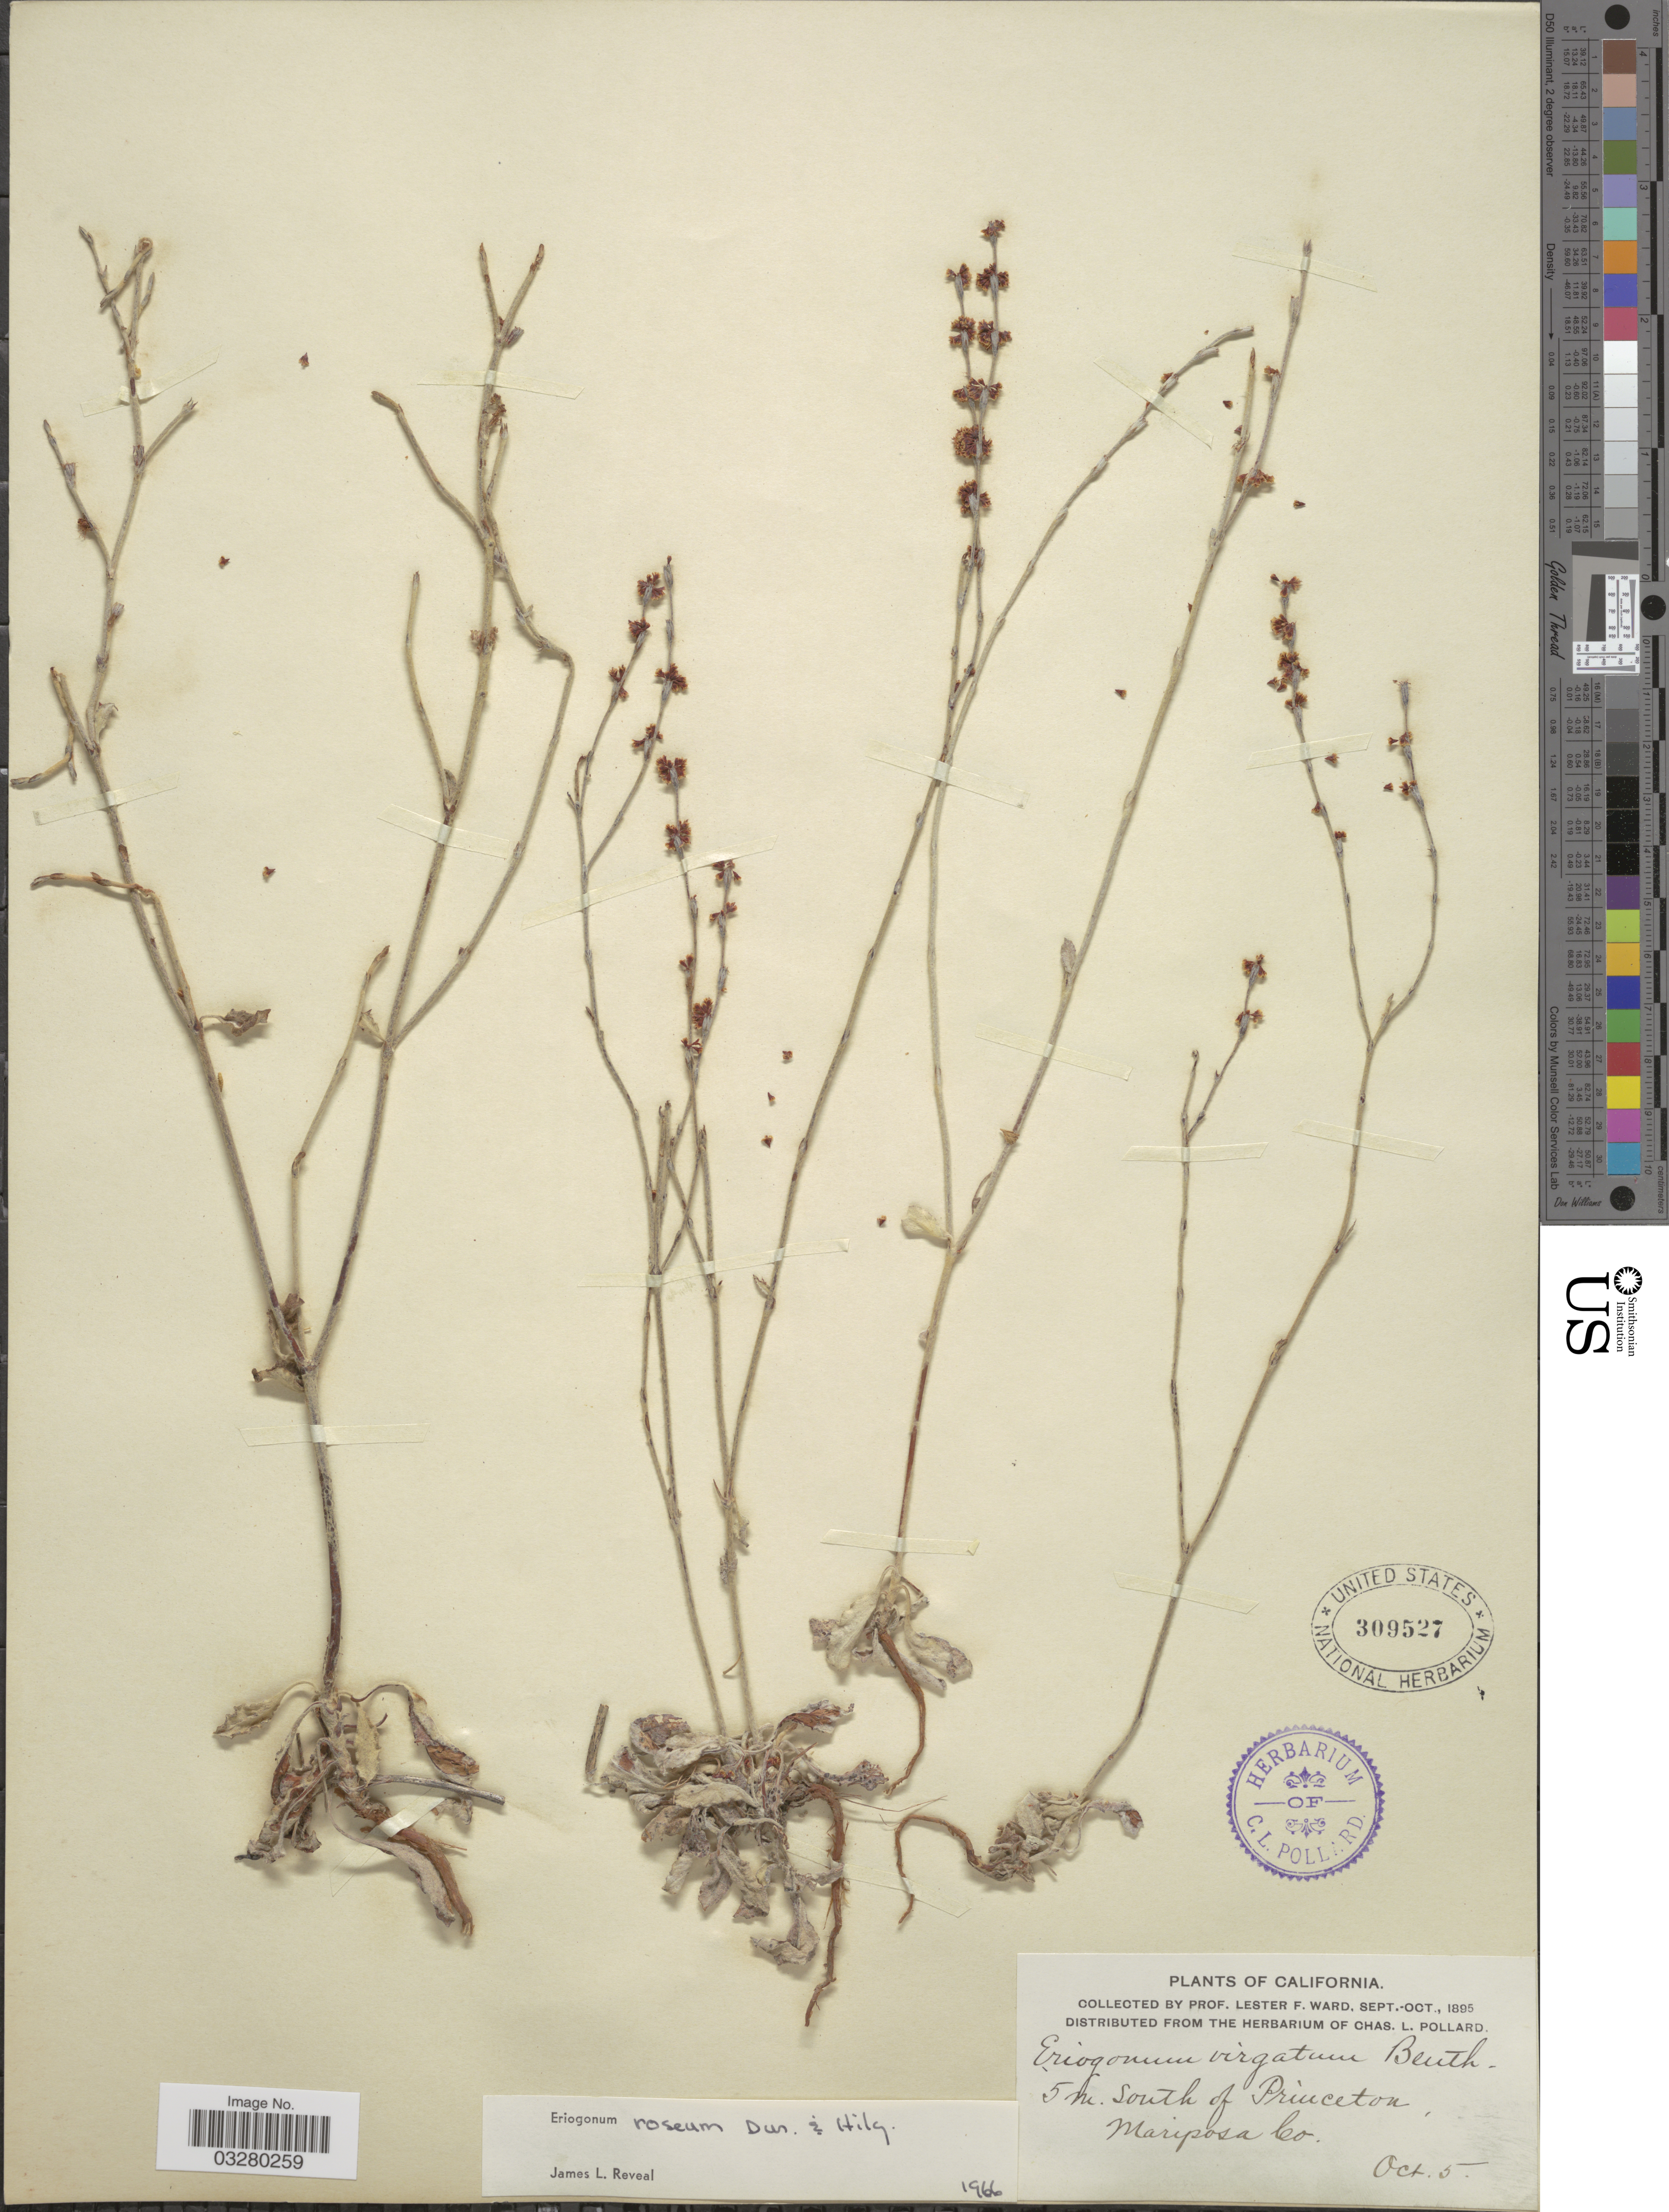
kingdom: Plantae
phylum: Tracheophyta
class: Magnoliopsida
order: Caryophyllales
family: Polygonaceae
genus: Eriogonum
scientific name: Eriogonum roseum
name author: Durand & Hilg.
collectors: L. F. Ward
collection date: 1895-10-05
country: United States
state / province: California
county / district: Mariposa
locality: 5 mi. South of Princeton. Mariposa Co.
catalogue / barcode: US 309527